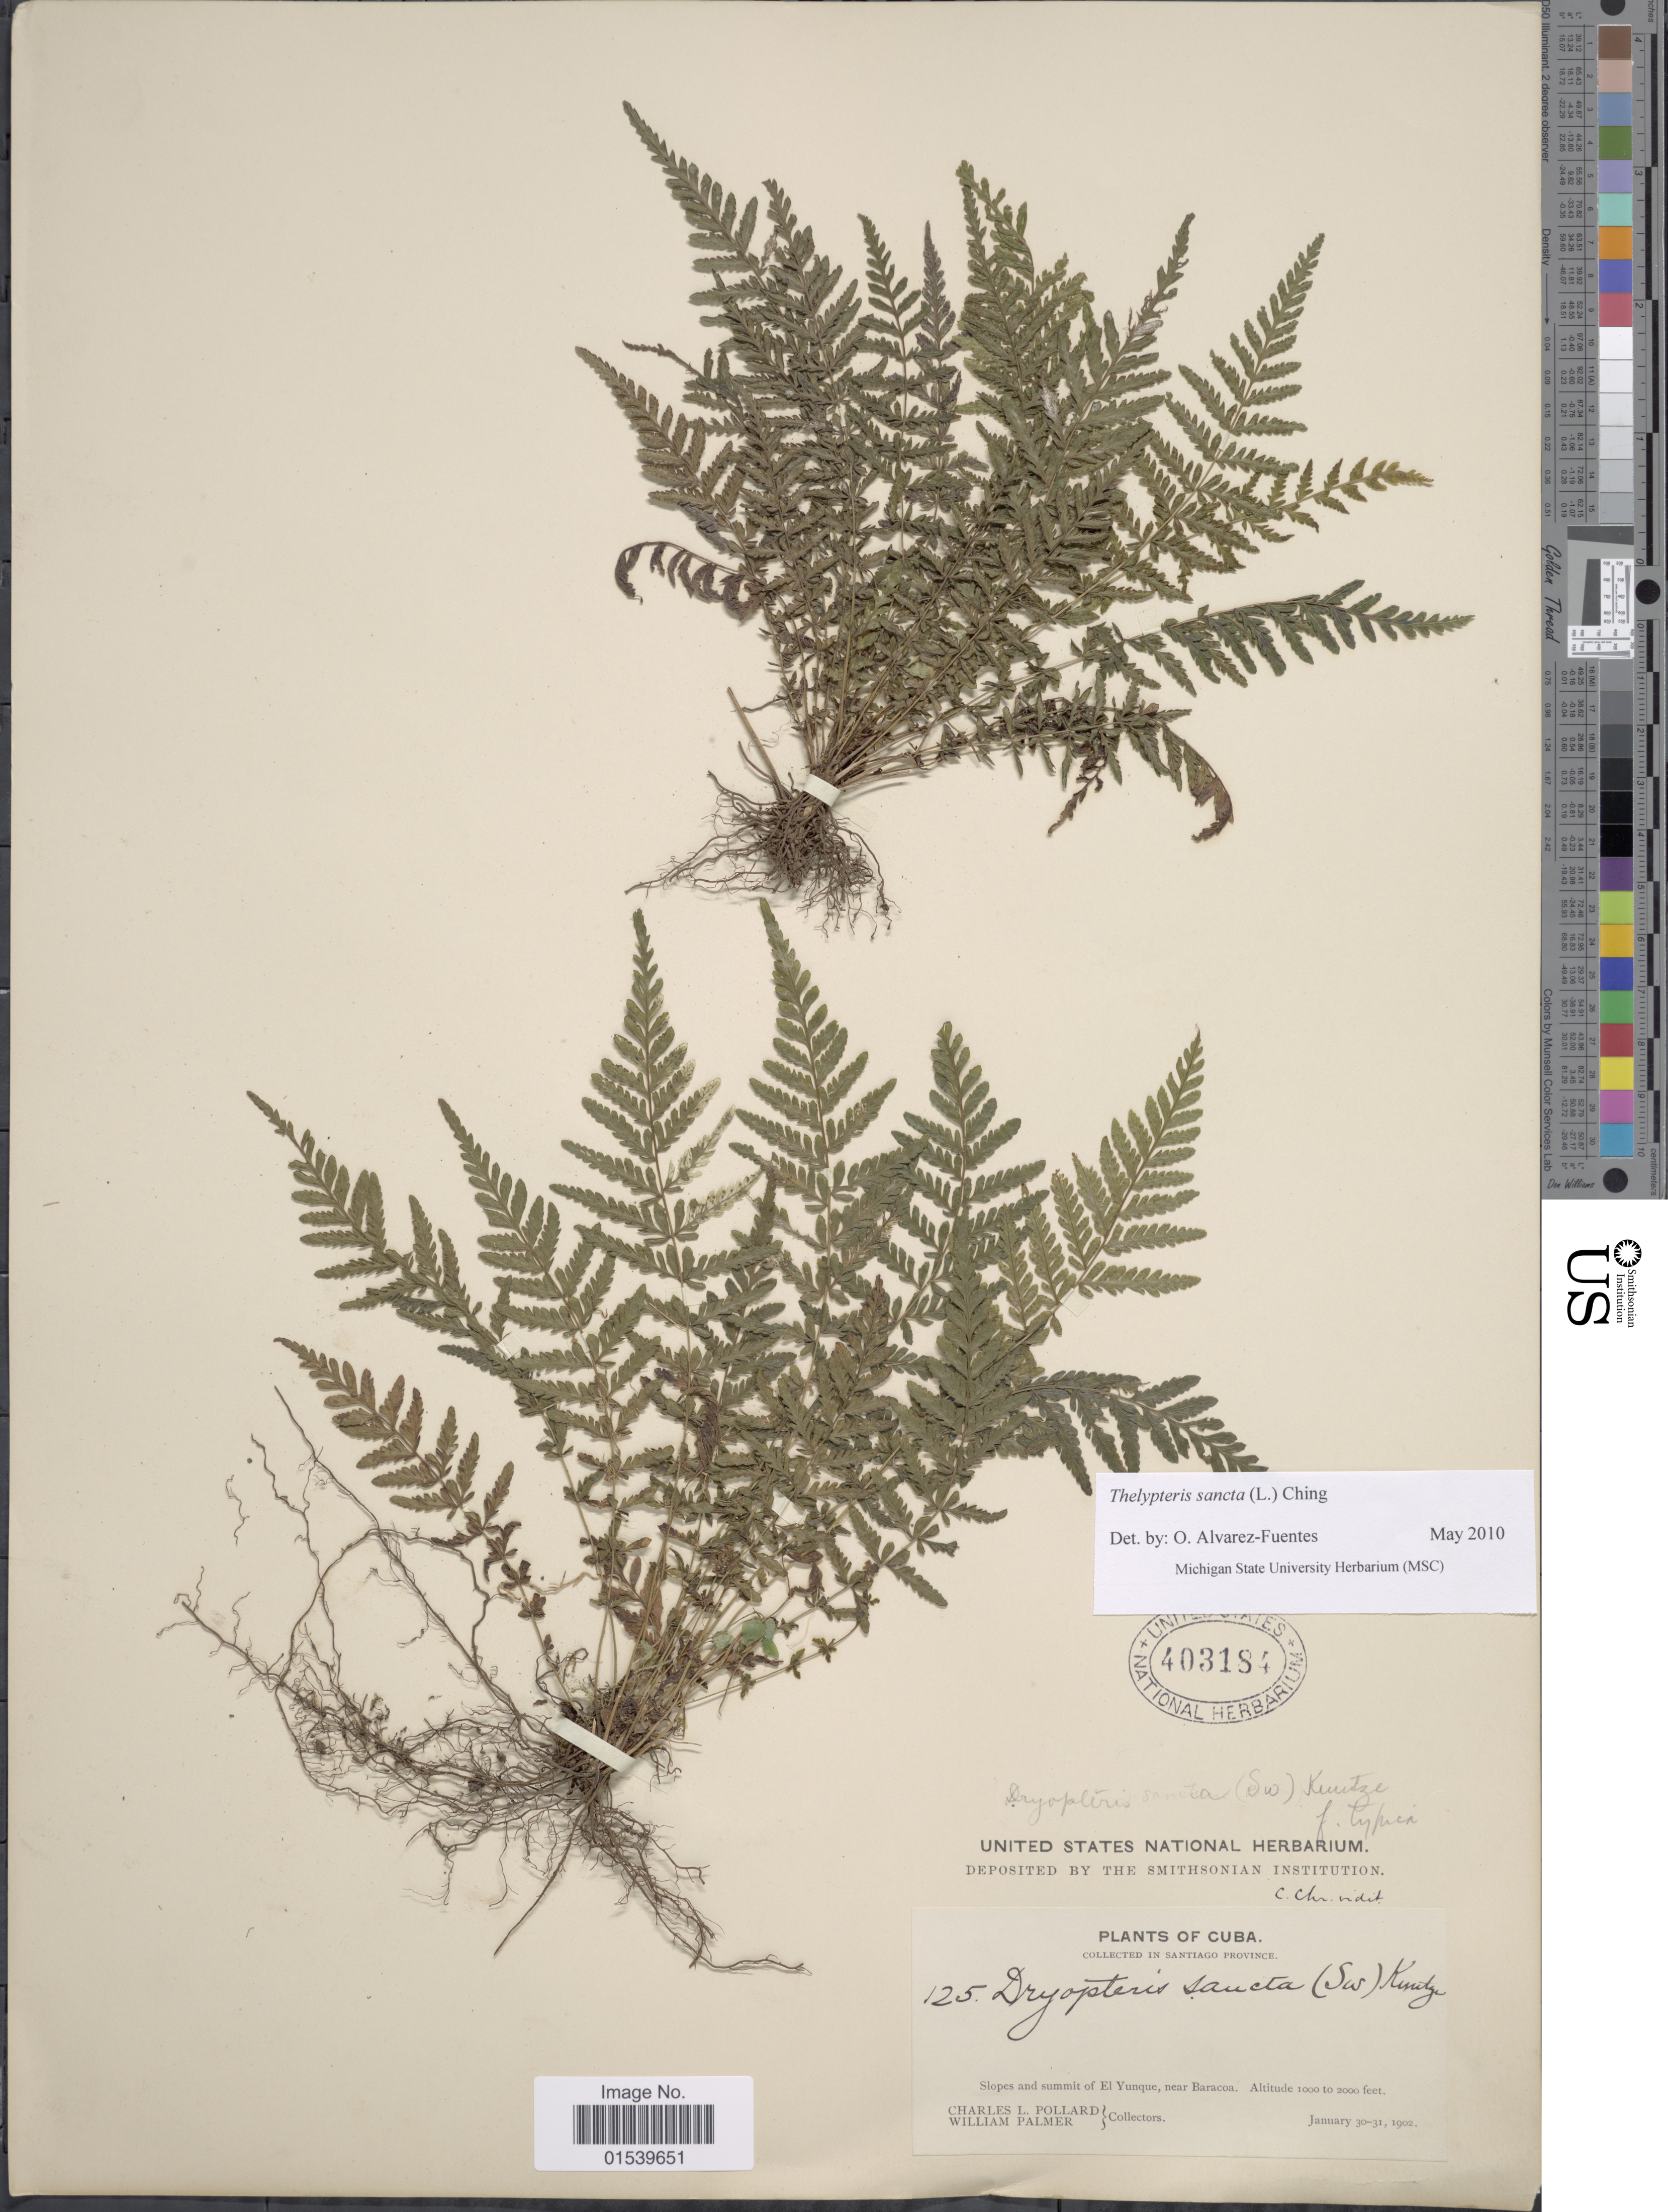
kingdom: Plantae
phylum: Tracheophyta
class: Polypodiopsida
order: Polypodiales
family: Thelypteridaceae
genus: Amauropelta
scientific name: Amauropelta sancta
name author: (L.) Pic. Serm.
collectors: C. L. Pollard & W. Palmer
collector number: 125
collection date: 1902-01-30/1902-01-31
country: Cuba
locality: Santiago Province, slopes and summit of El Yunque, near Baracoa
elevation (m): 305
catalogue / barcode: US 403184